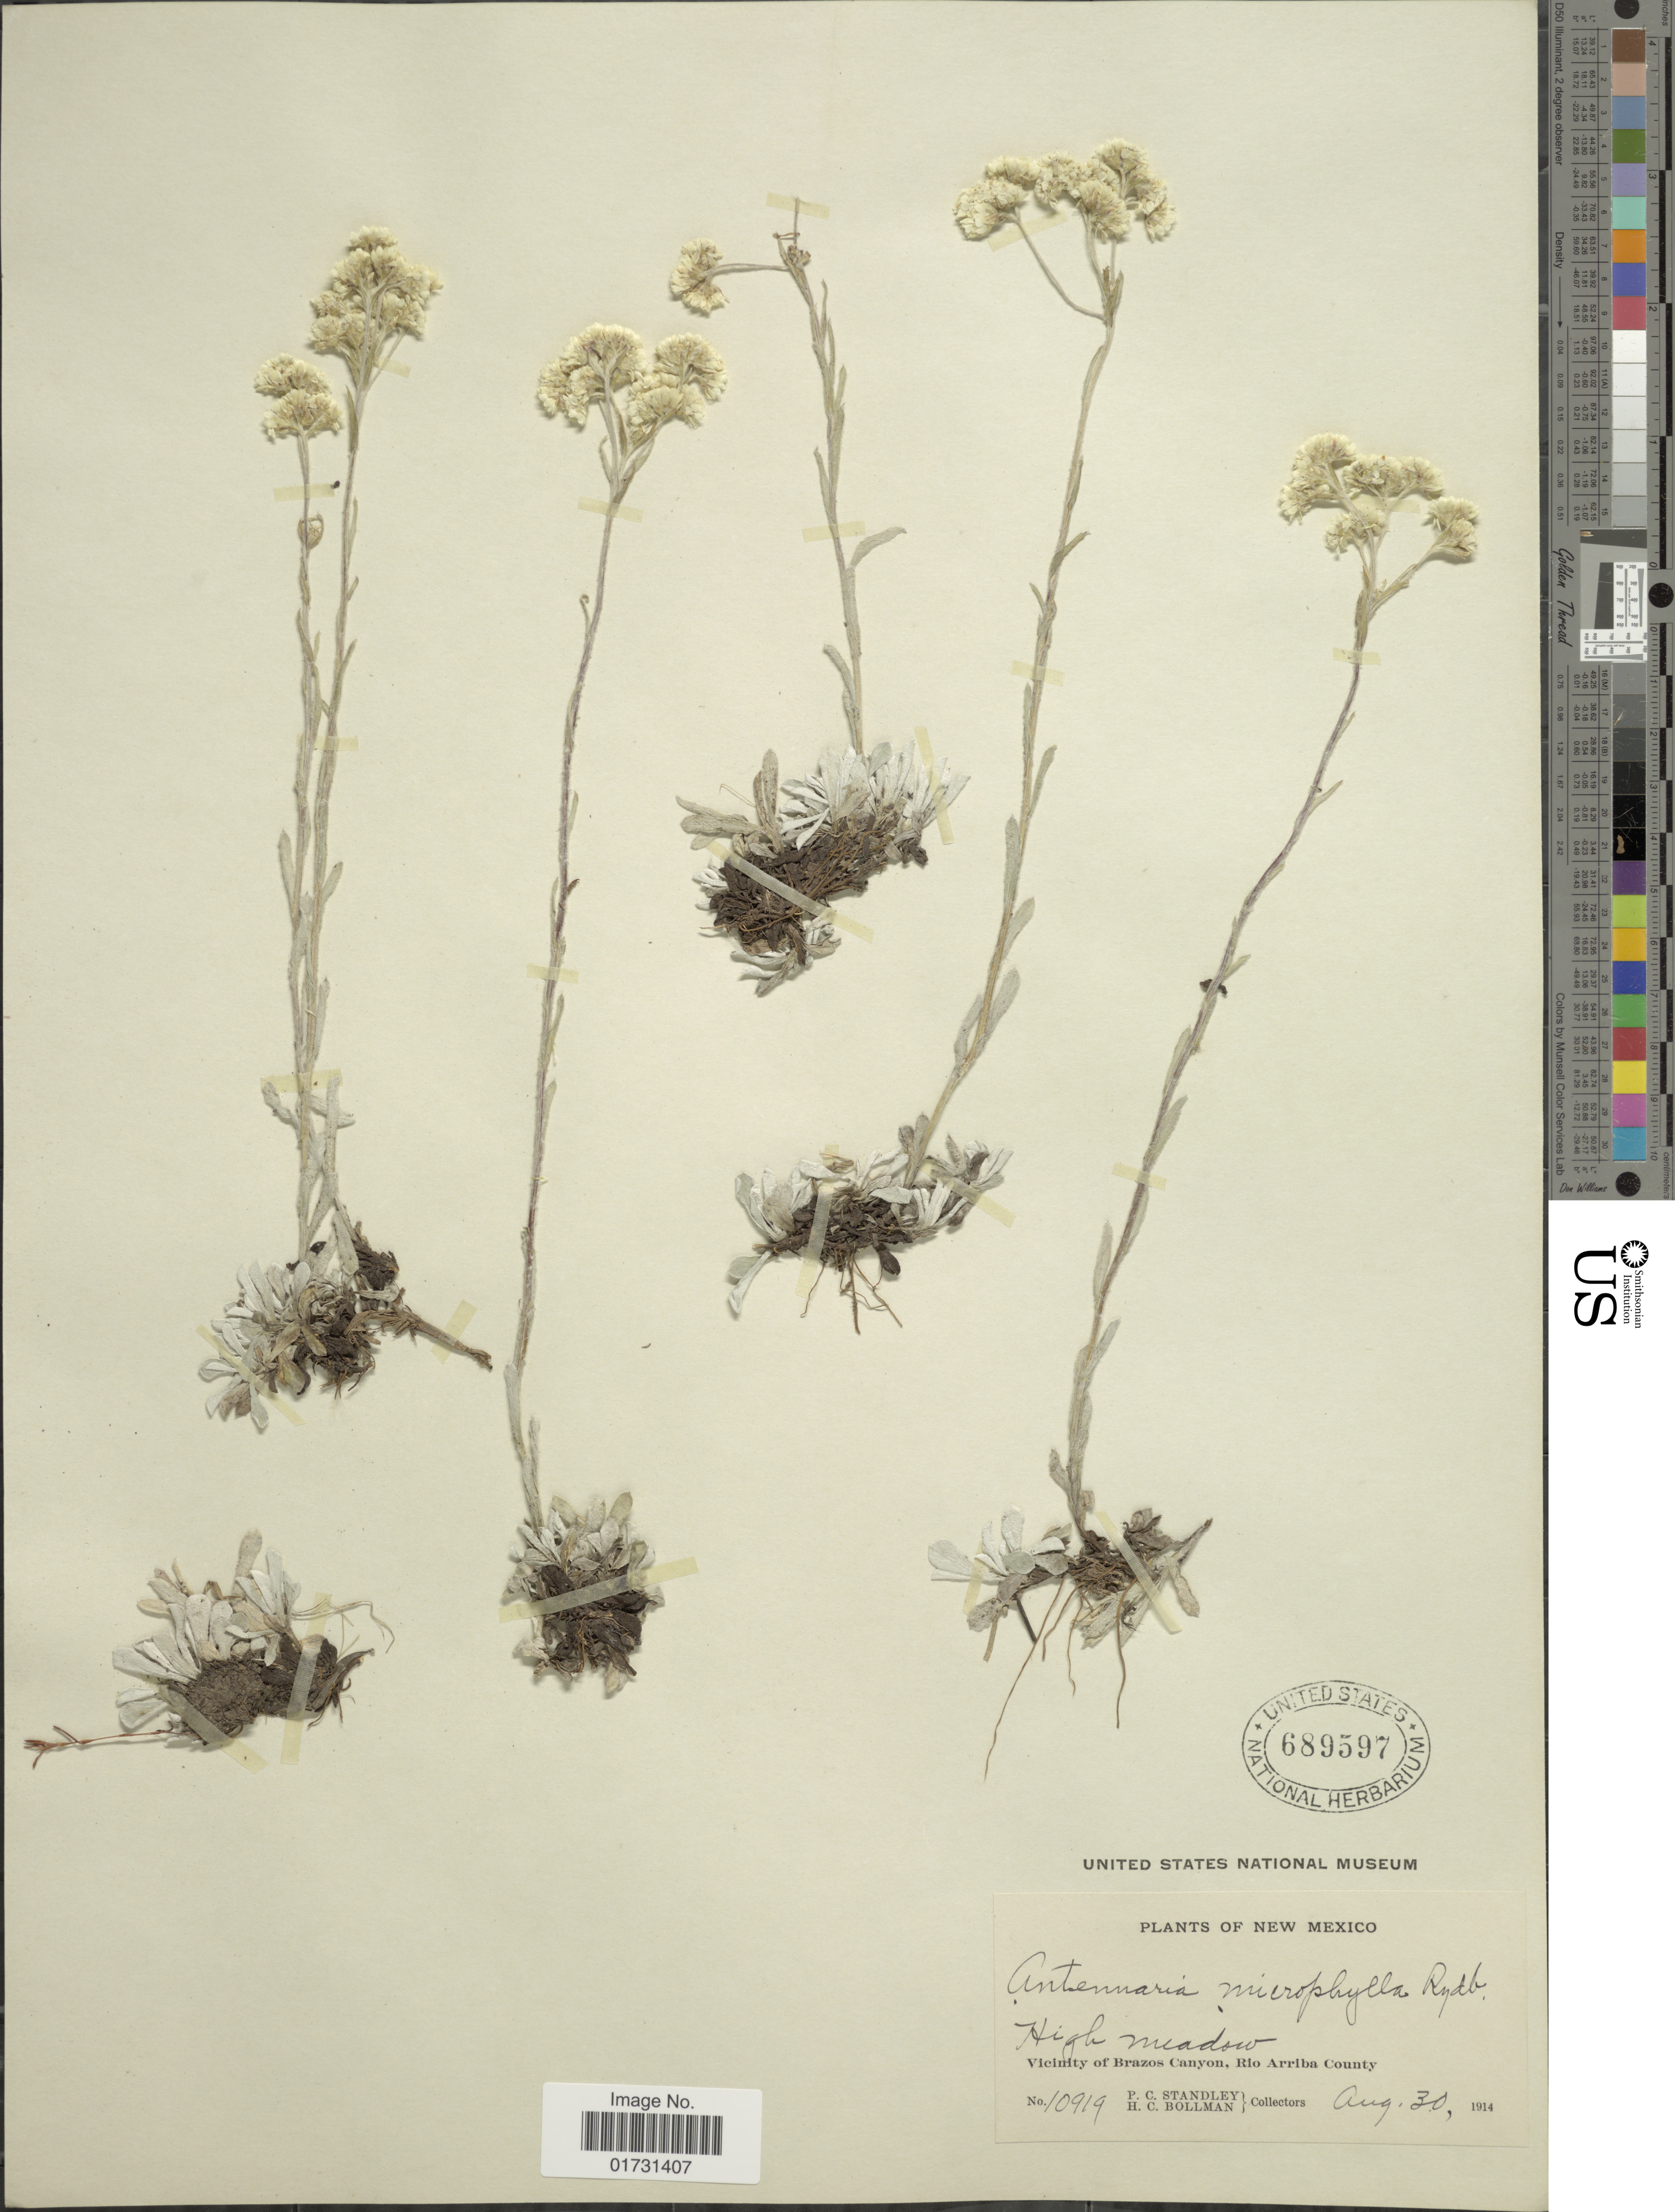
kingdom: Plantae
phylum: Tracheophyta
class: Magnoliopsida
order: Asterales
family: Asteraceae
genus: Antennaria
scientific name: Antennaria microphylla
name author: Rydb.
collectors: P. C. Standley & H. C. Bollman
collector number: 10919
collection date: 1914-08-30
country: United States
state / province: New Mexico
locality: High meadow, Vicinity of Brazos Canyon, Rio arriba County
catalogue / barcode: US 689597